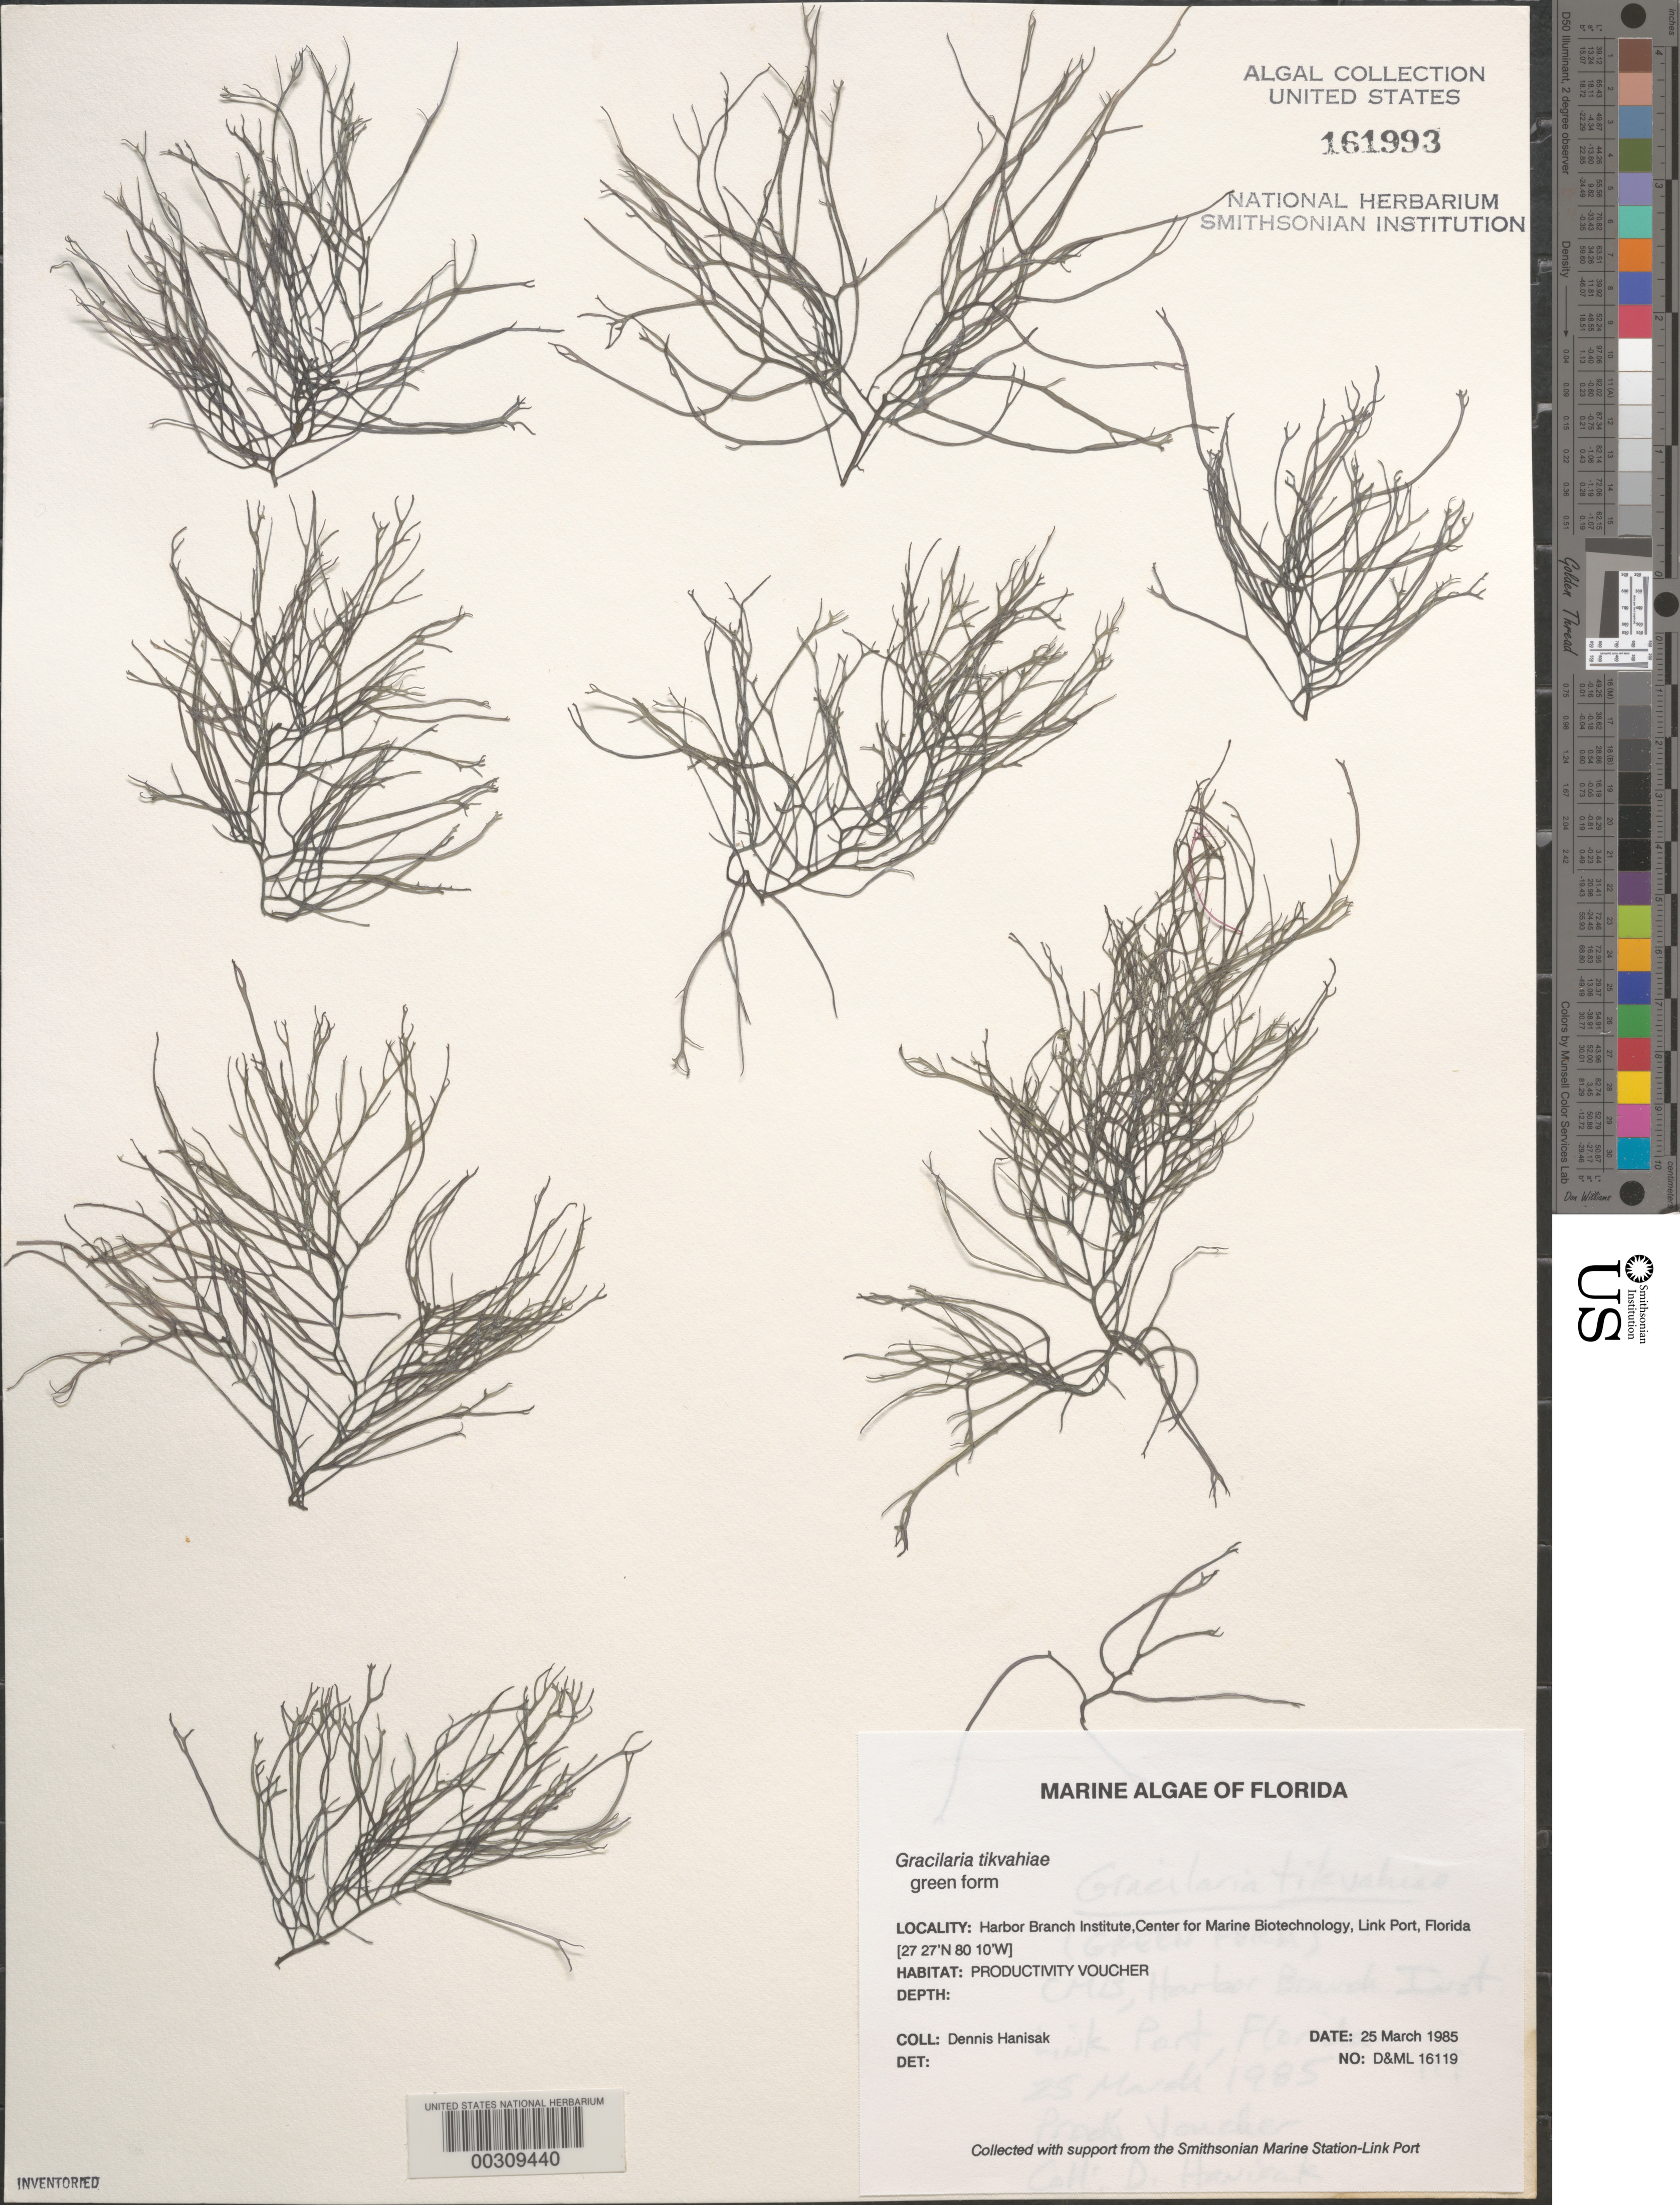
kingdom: Plantae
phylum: Rhodophyta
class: Florideophyceae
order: Gracilariales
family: Gracilariaceae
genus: Gracilaria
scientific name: Gracilaria tikvahiae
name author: McLachlan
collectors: M. Hanisak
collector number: D&ML 16119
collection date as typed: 25 Mar 1985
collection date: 1985-03-25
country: United States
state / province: Florida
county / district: Saint Lucie County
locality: Harbor Branch Oceanographic Institutue, Center for Marine Biotechnology, Link Port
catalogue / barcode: US 161993